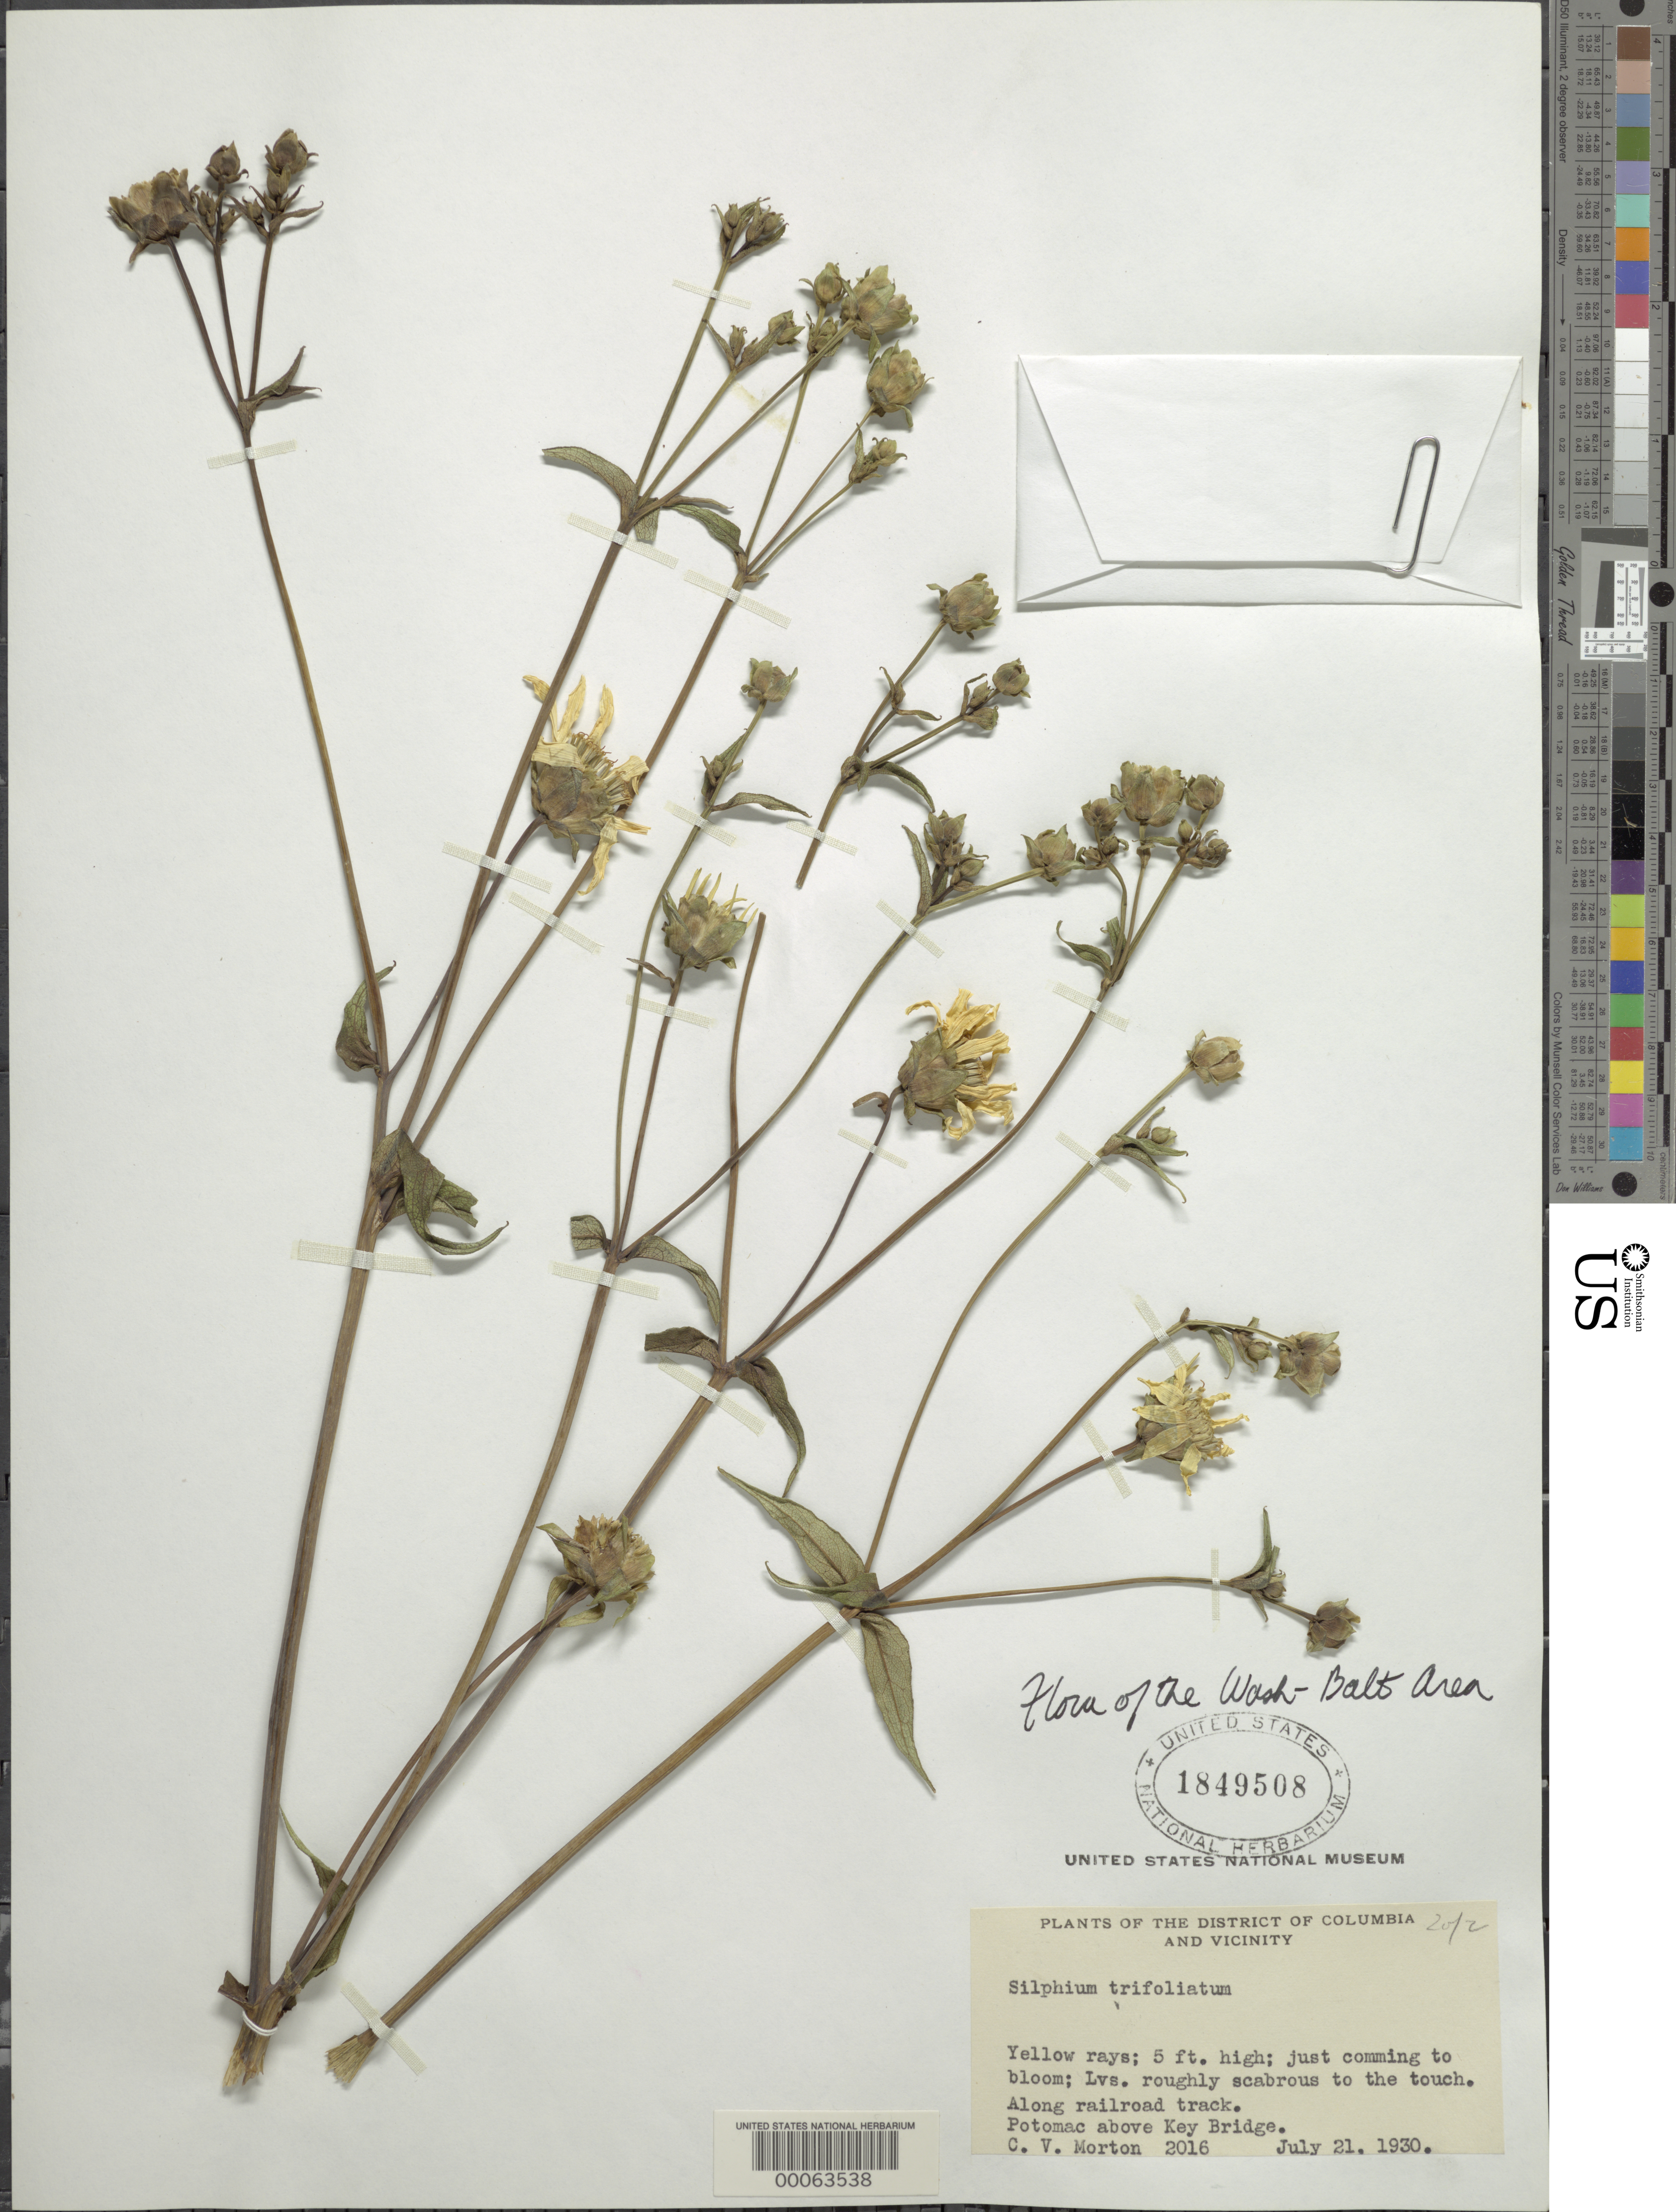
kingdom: Plantae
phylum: Tracheophyta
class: Magnoliopsida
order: Asterales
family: Asteraceae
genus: Silphium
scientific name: Silphium asteriscus var. trifoliatum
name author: (L.) Clevinger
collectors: C. V. Morton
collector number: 2016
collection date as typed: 21 Jul 1930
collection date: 1930-07-21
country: United States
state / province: Virginia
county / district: Arlington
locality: Potomac above Key Bridge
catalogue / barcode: US 1849508